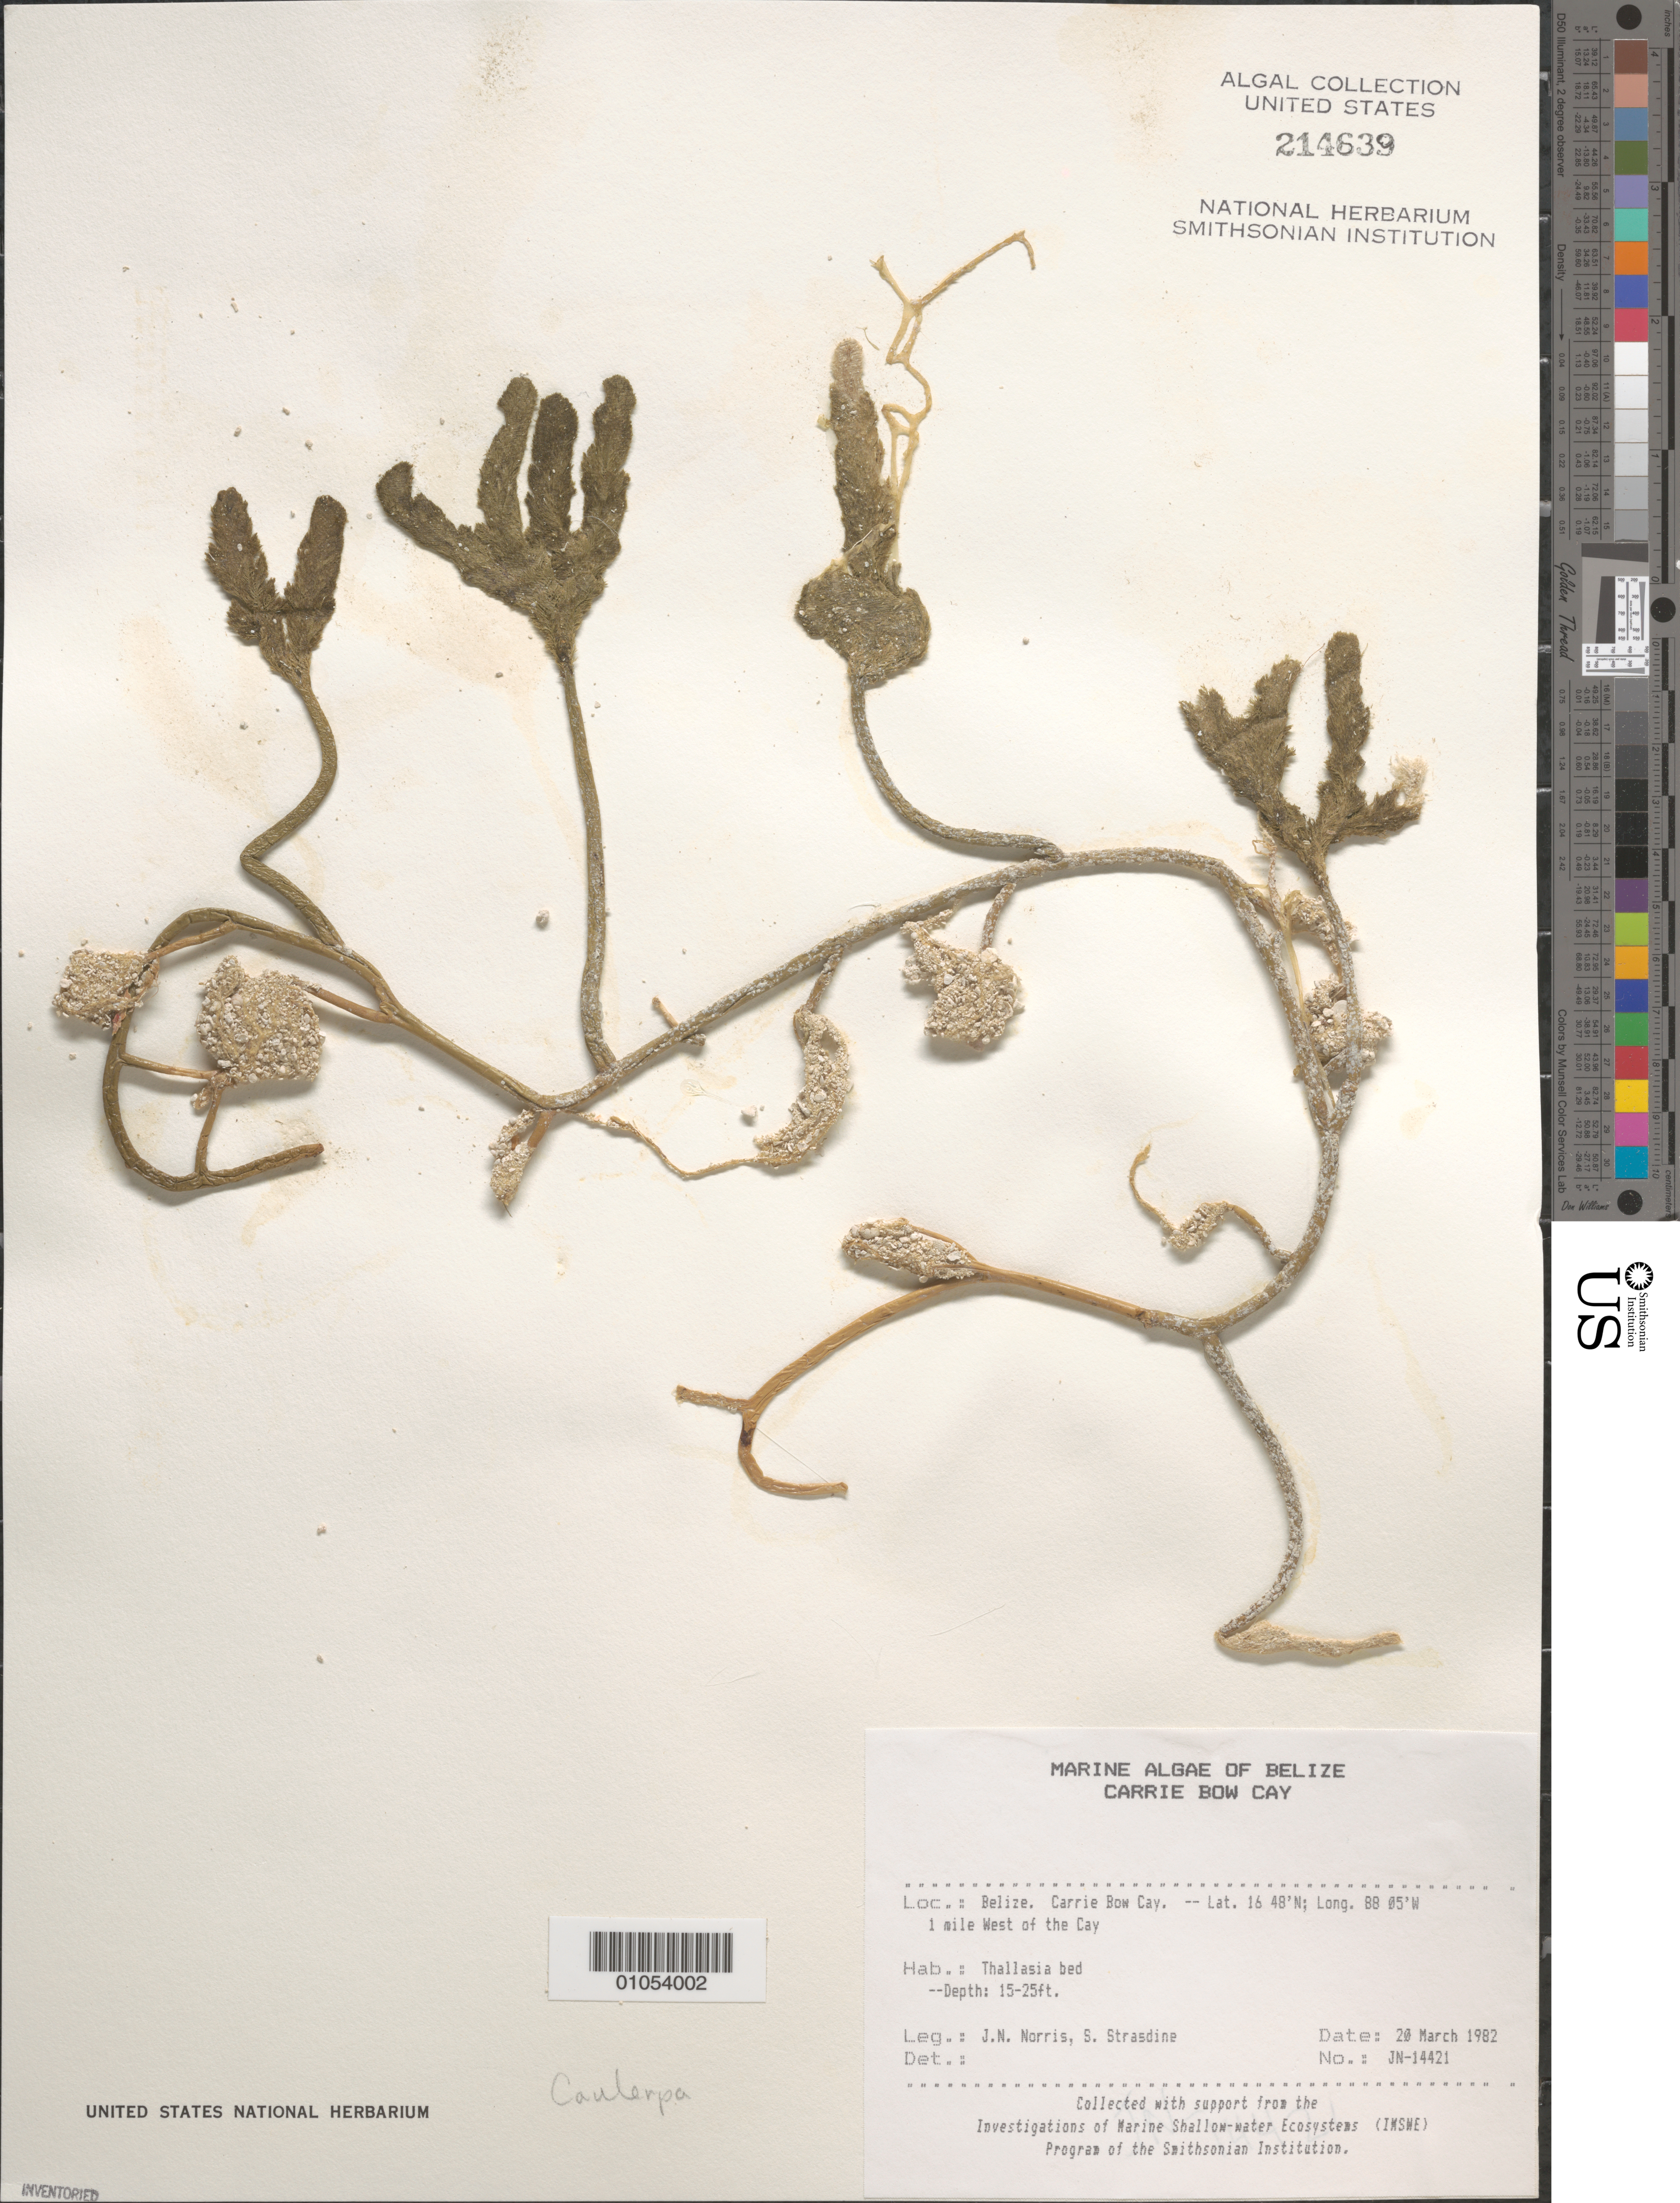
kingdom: Plantae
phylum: Chlorophyta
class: Ulvophyceae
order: Bryopsidales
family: Caulerpaceae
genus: Caulerpa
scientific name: Caulerpa sp.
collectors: J. N. Norris & S. Strasdine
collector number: JN-14421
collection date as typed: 20 Mar 1982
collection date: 1982-03-20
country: Belize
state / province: Stann Creek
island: Carrie Bow Cay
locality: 1 mile west of the cay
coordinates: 16 48'N, 88 05'W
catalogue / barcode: US 214639